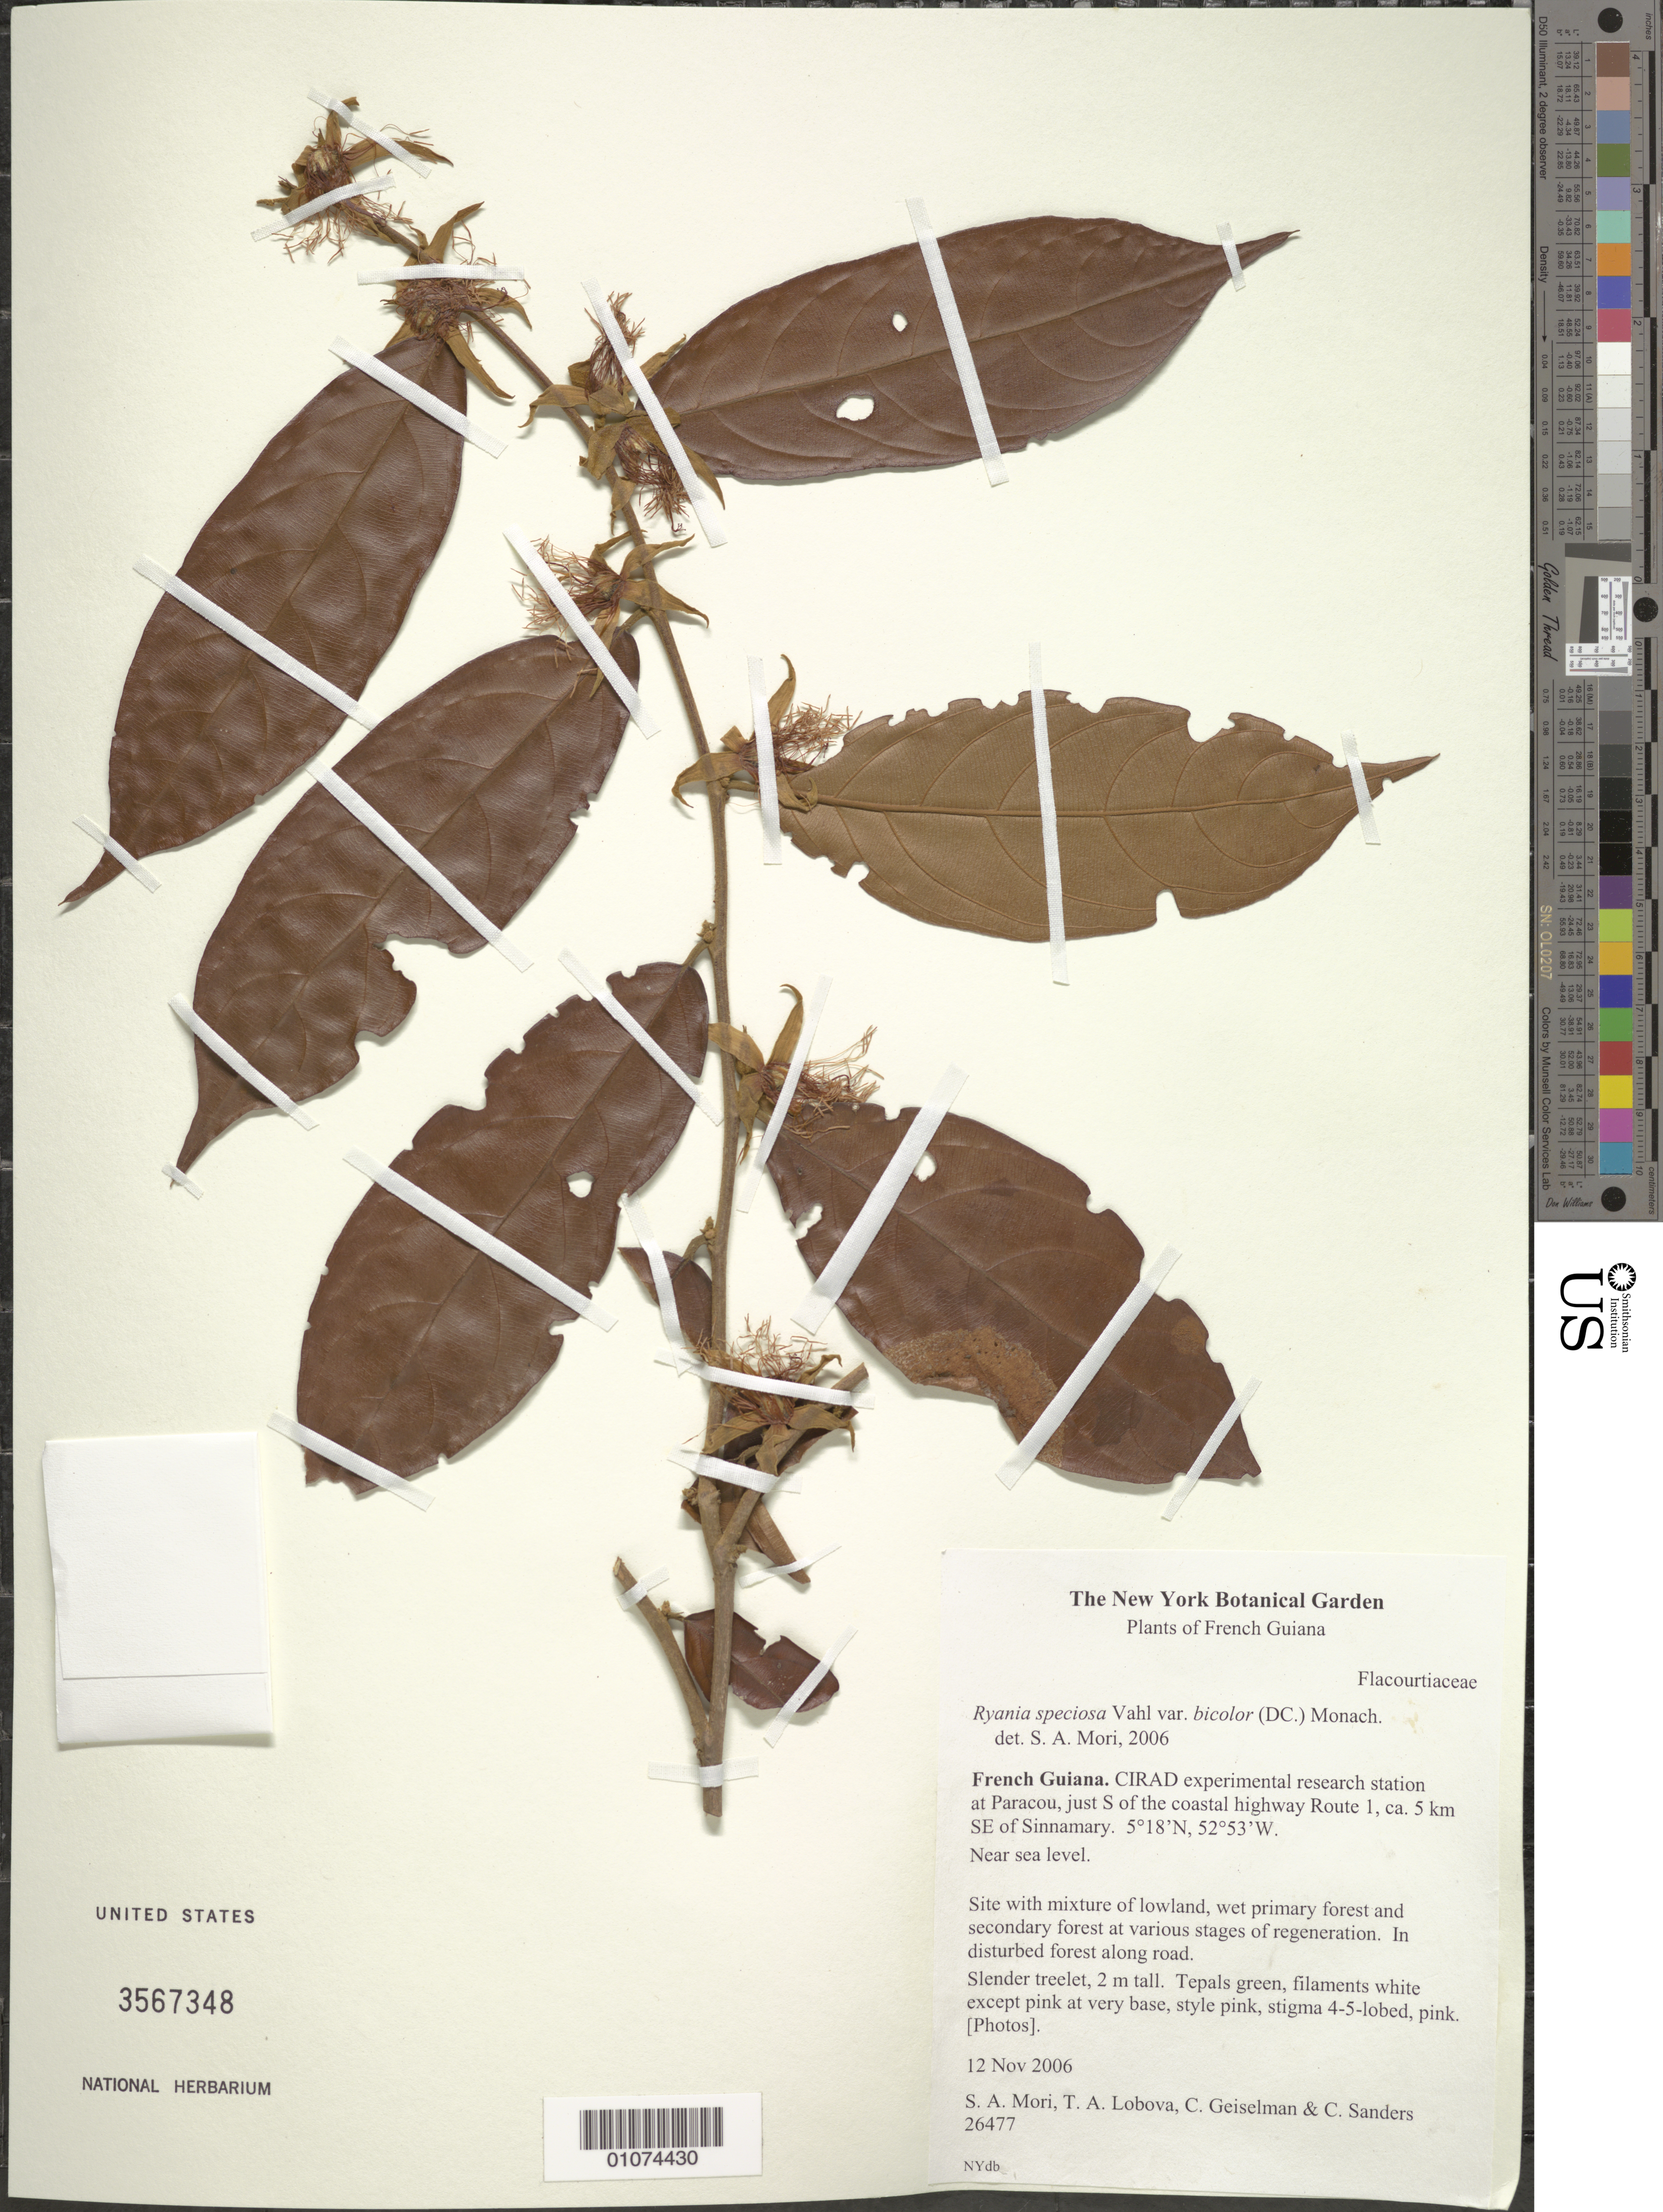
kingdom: Plantae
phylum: Tracheophyta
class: Magnoliopsida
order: Malpighiales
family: Salicaceae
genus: Ryania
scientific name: Ryania speciosa var. bicolor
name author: (DC.) Monach.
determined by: Mori, Scott A.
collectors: S. Mori, T. Lobova, C. Geiselman & C. Sanders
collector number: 26477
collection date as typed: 12-Nov-06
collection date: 2006-11-12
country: French Guiana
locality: CIRAD experimental research station at Paracou, just south of coastal highway Route 1, ca. 5 km. SE of Sinnamary.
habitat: Near sea level. Site with mixture of lowland, wet primary forest and secondary forest at various stages of regeneration. In primary forest.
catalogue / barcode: US 3567348